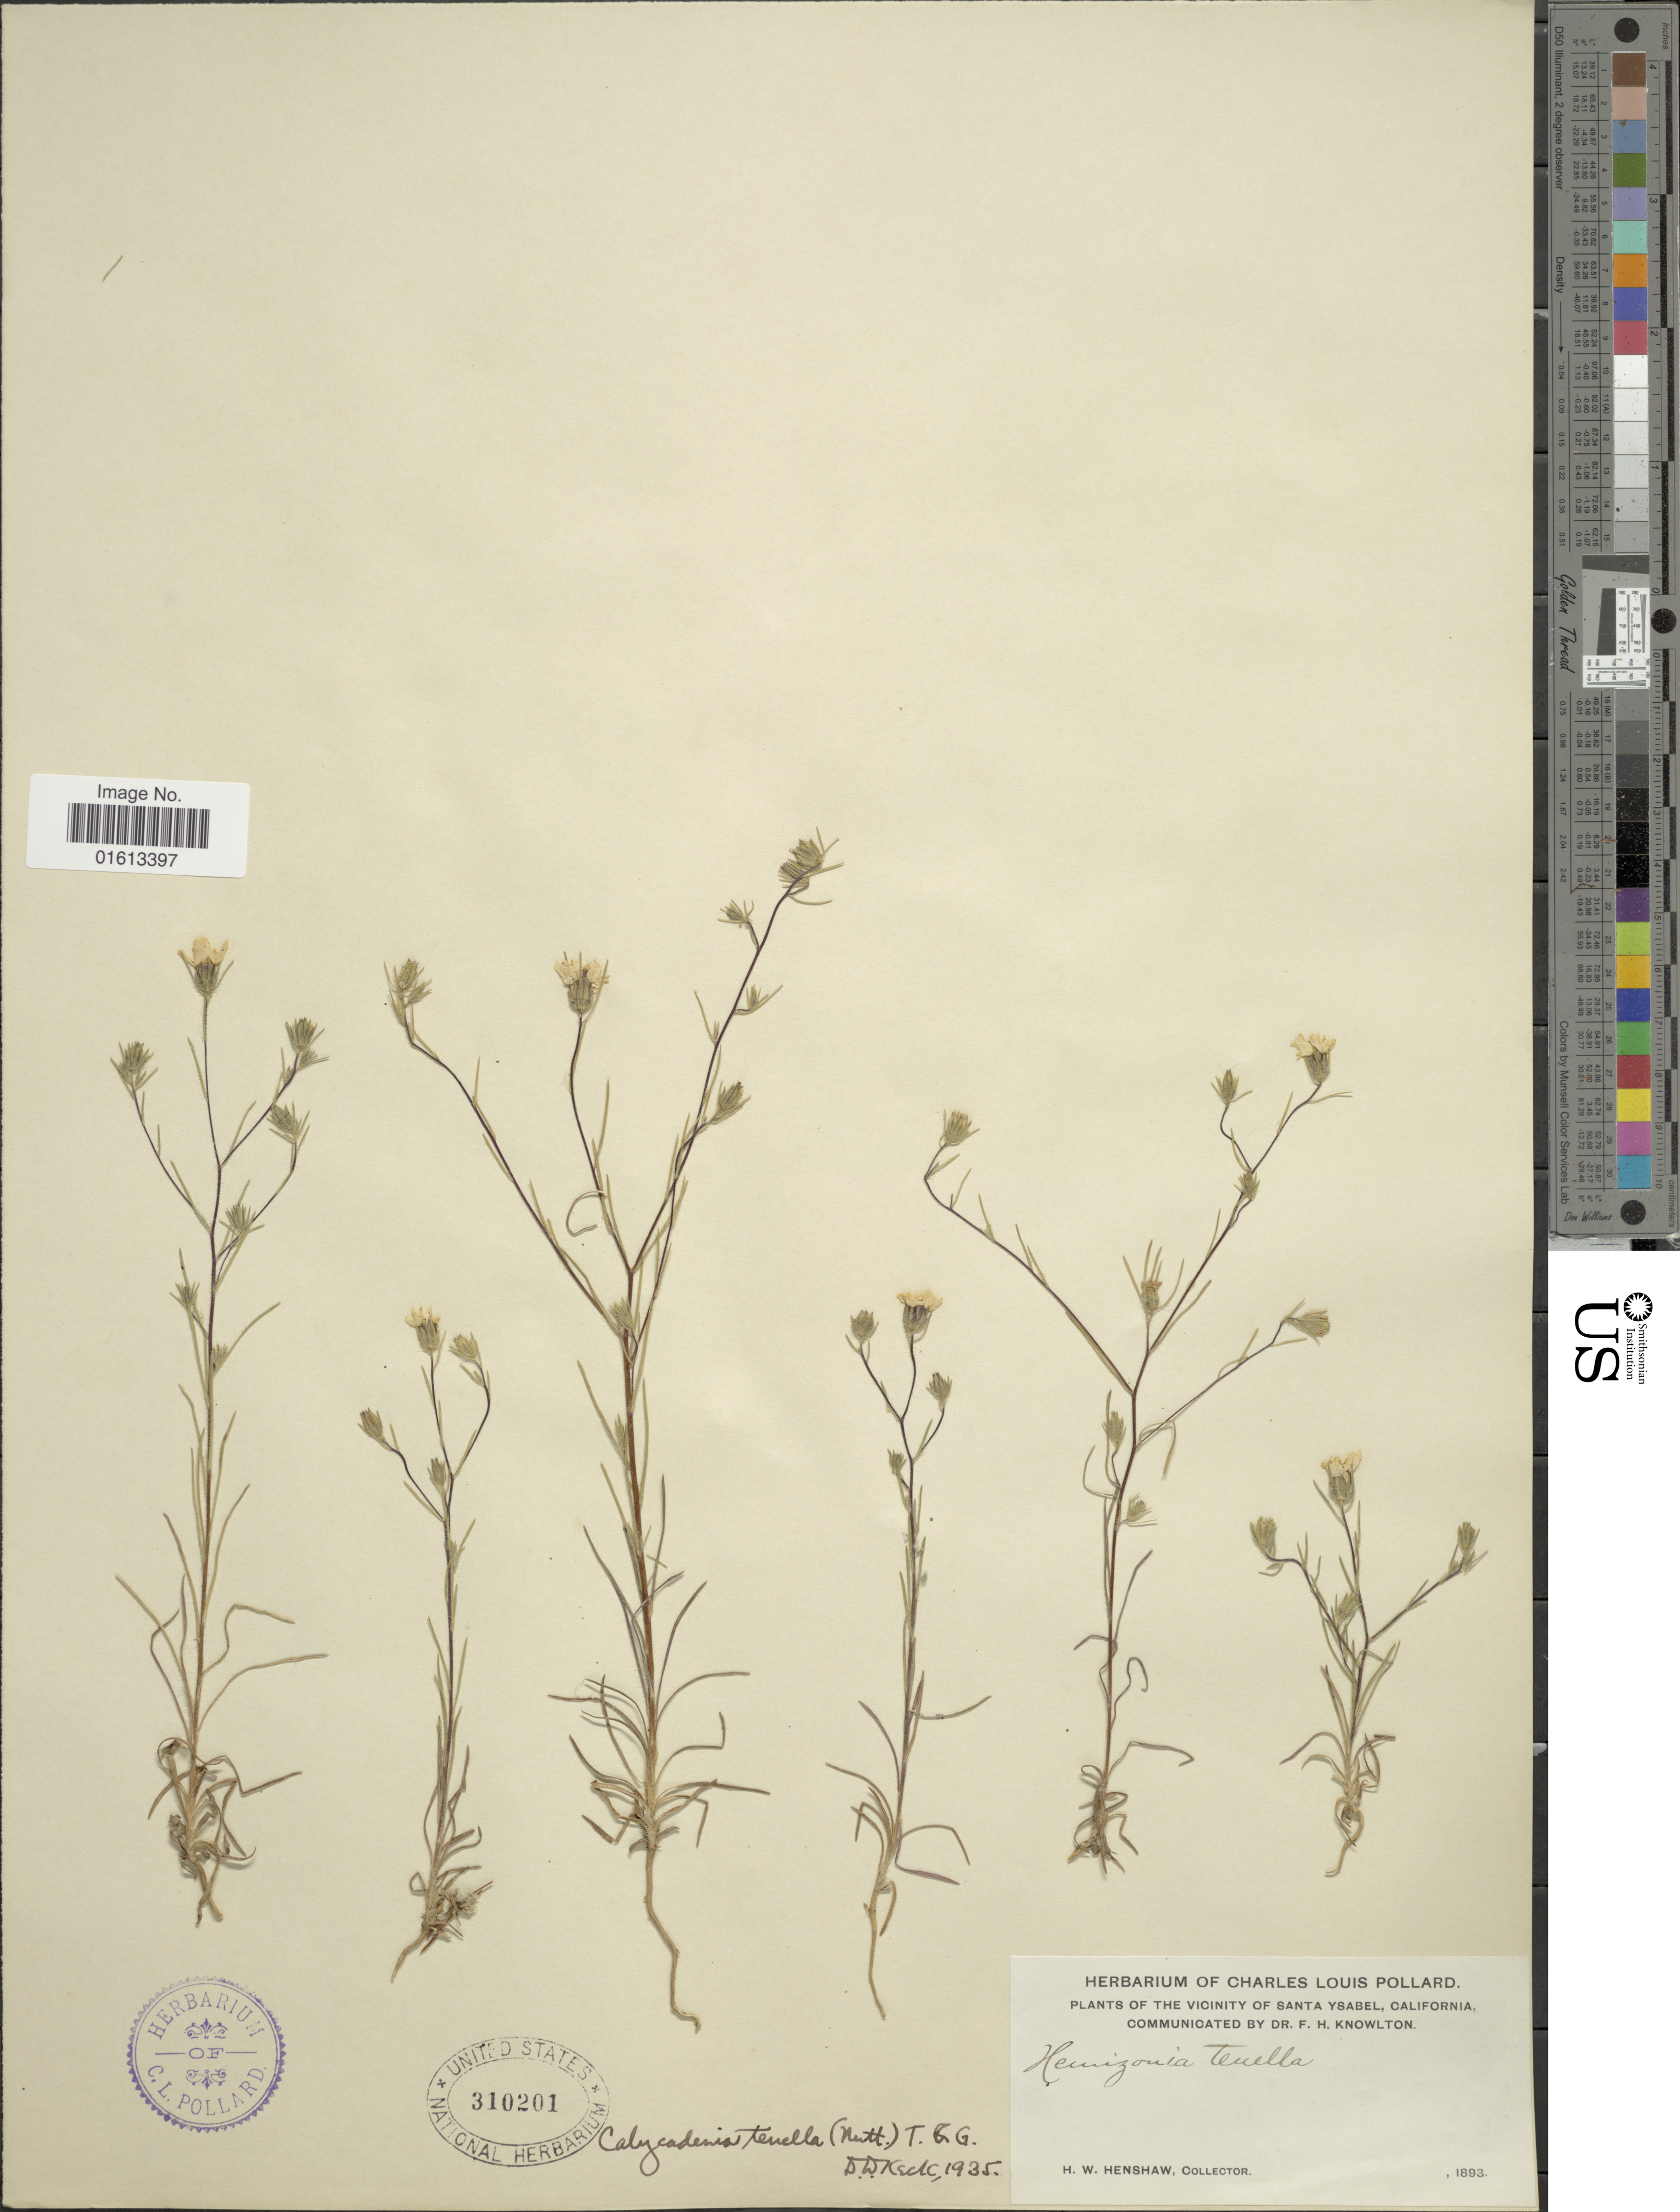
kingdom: Plantae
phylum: Tracheophyta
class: Magnoliopsida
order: Asterales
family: Asteraceae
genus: Calycadenia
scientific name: Calycadenia tenella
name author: (Nutt.) Torr. & A. Gray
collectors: H. Henshaw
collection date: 1893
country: United States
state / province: California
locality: Vicinity of Santa Ysabel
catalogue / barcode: US 310201